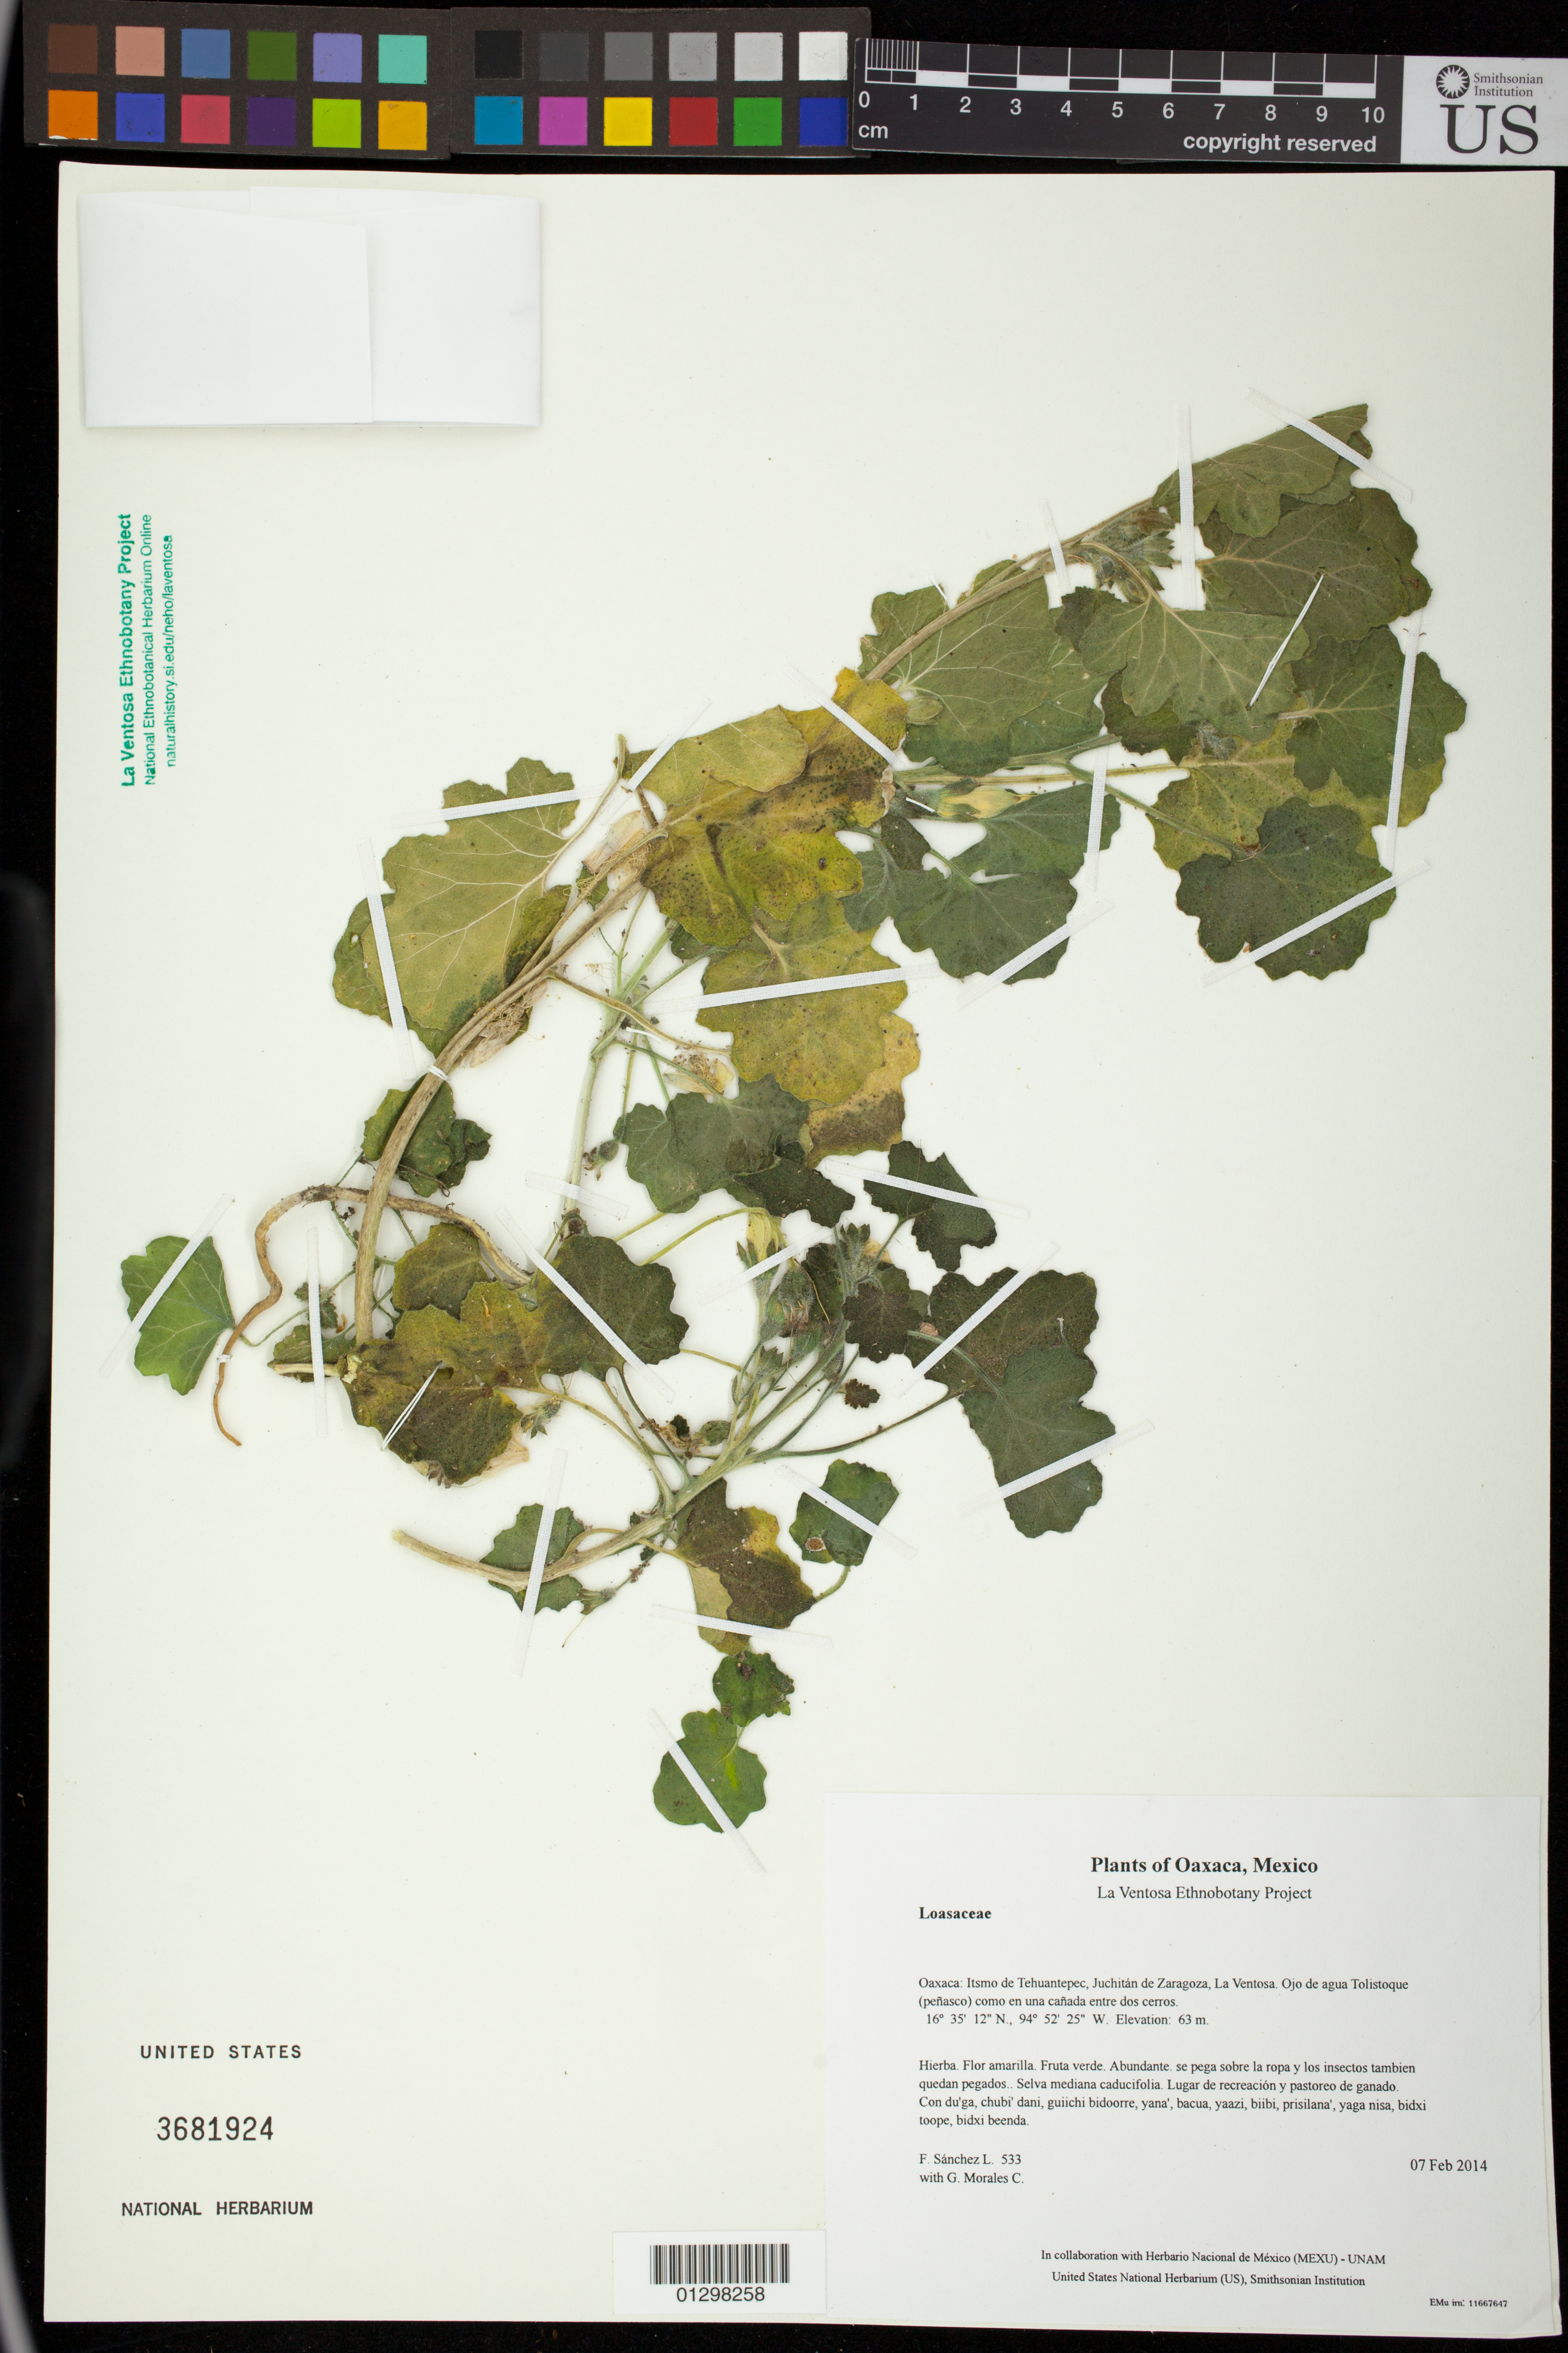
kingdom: Plantae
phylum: Tracheophyta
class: Magnoliopsida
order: Cornales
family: Loasaceae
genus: Eucnide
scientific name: Eucnide hirta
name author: (G. Don) H.J. Thomps. & W.R. Ernst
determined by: Velasco G., Kenia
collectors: F. Sánchez L. & G. Morales C.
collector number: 533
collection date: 2014-02-07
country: Mexico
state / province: Oaxaca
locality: Itsmo de Tehuantepec, Juchitán de Zaragoza, La Ventosa. Ojo de agua Tolistoque (peñasco) como en una cañada entre dos cerros.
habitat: Selva mediana caducifolia. Lugar de recreación y pastoreo de ganado.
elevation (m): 63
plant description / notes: JEBOT, MEXU, SERO, US; Guixi bandaga. Guie' naguchi. Cuaananaxhi naga'. Stale.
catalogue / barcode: US 3681924